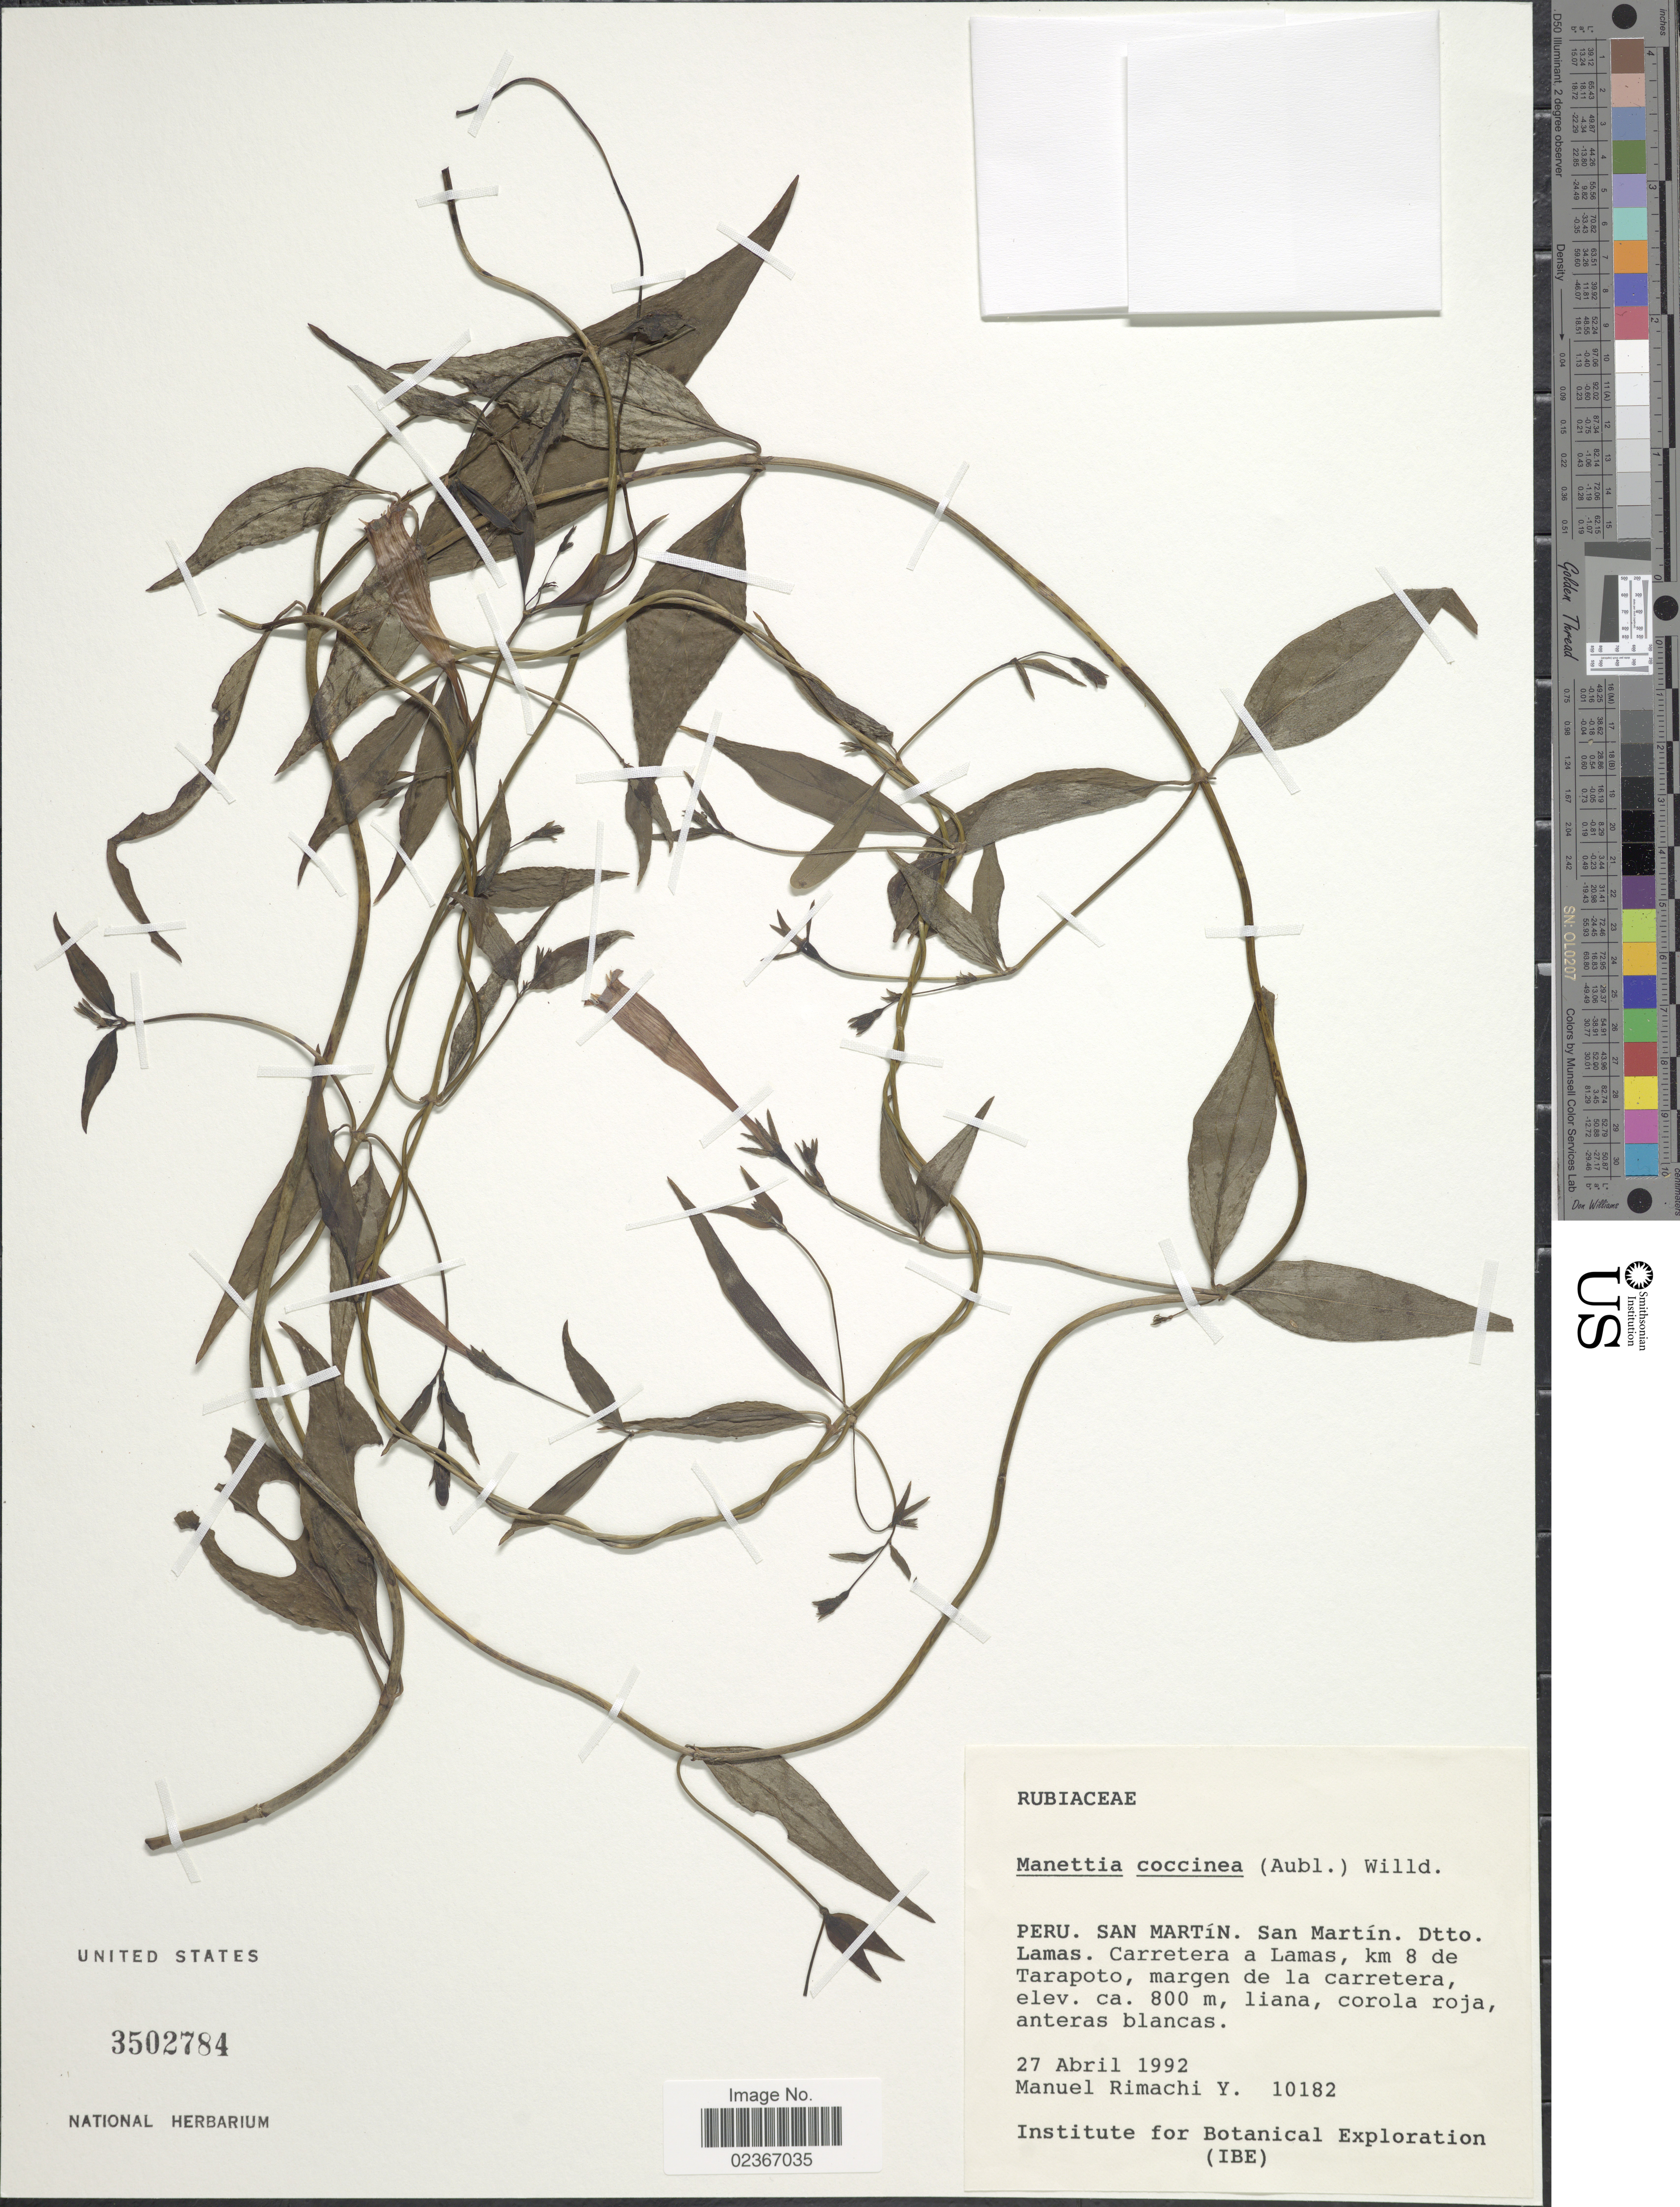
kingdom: Plantae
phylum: Tracheophyta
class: Magnoliopsida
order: Gentianales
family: Rubiaceae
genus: Manettia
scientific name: Manettia coccinea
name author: (Aubl.) Willd.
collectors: M. Rimachi Y.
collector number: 10182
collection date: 1992-04-27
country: Peru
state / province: San Martín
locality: San Martin, Dtto. Lamas. Carretera a Lamas, km 8 de Tarapoto, margen de la carretera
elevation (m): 800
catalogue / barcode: US 3502784